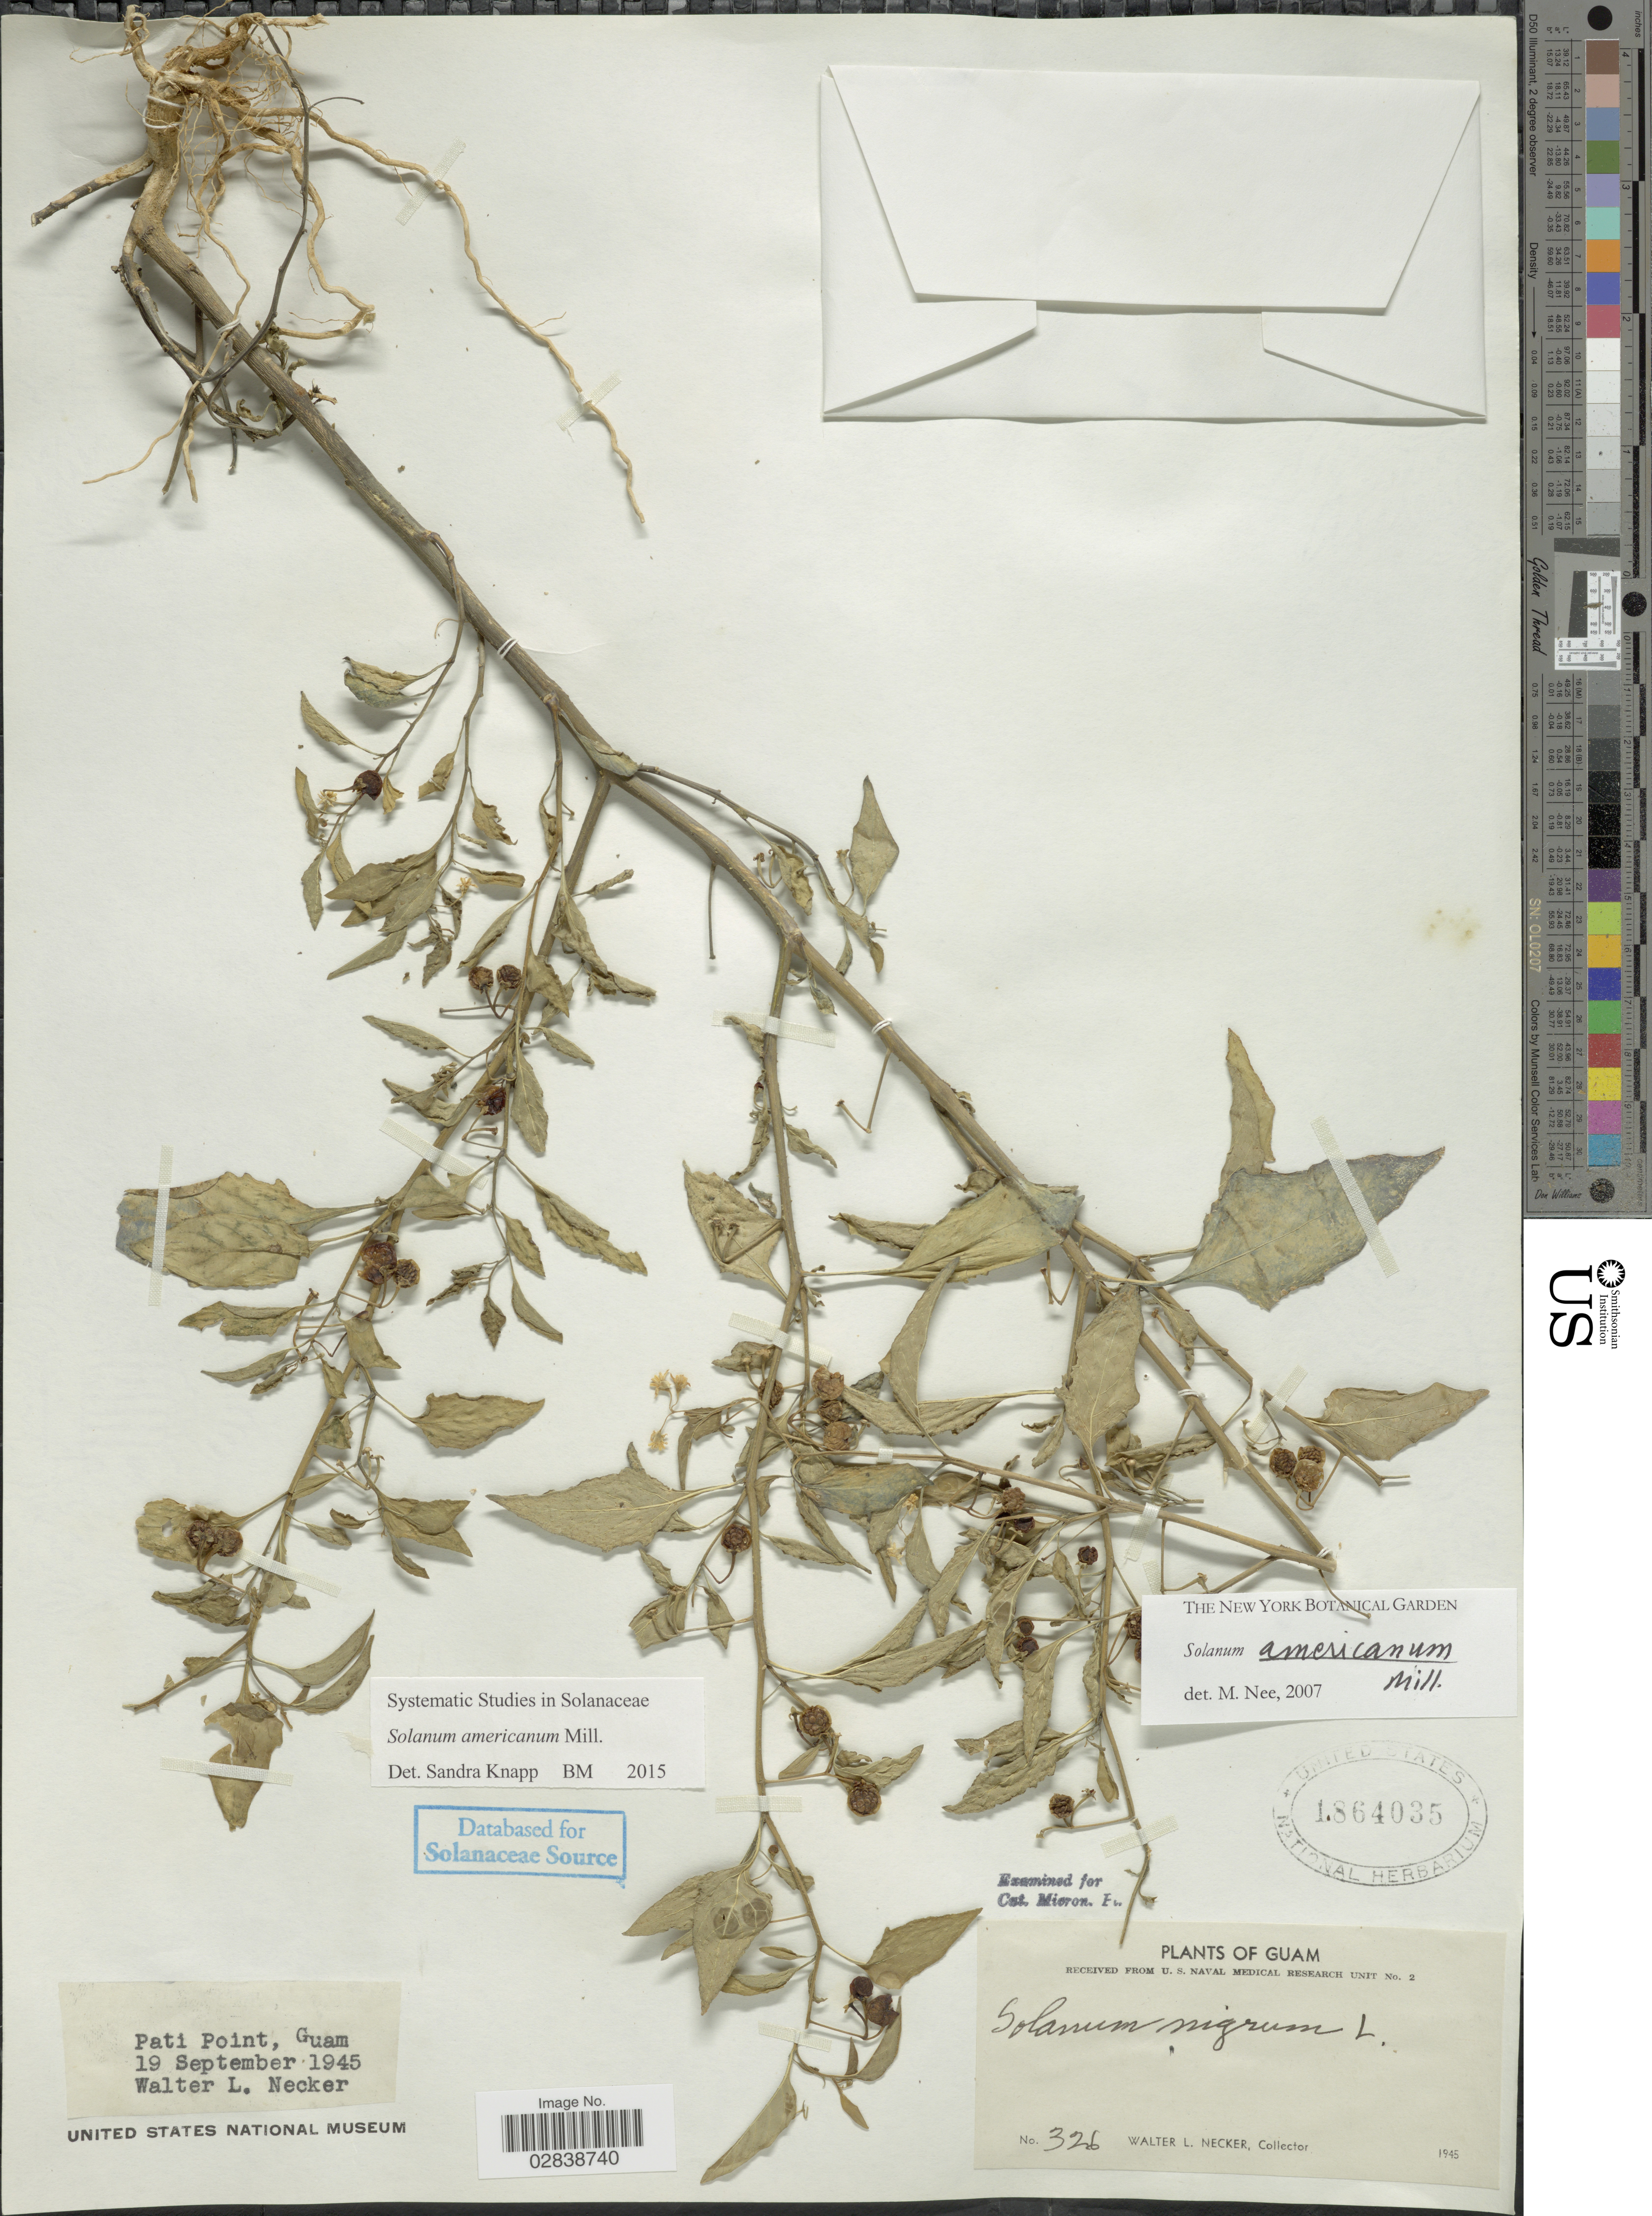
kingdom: Plantae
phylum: Tracheophyta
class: Magnoliopsida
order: Solanales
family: Solanaceae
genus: Solanum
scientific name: Solanum americanum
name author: Mill.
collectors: W. L. Necker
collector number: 326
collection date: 1945-09-19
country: Guam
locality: Pati Point.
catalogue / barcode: US 1864035